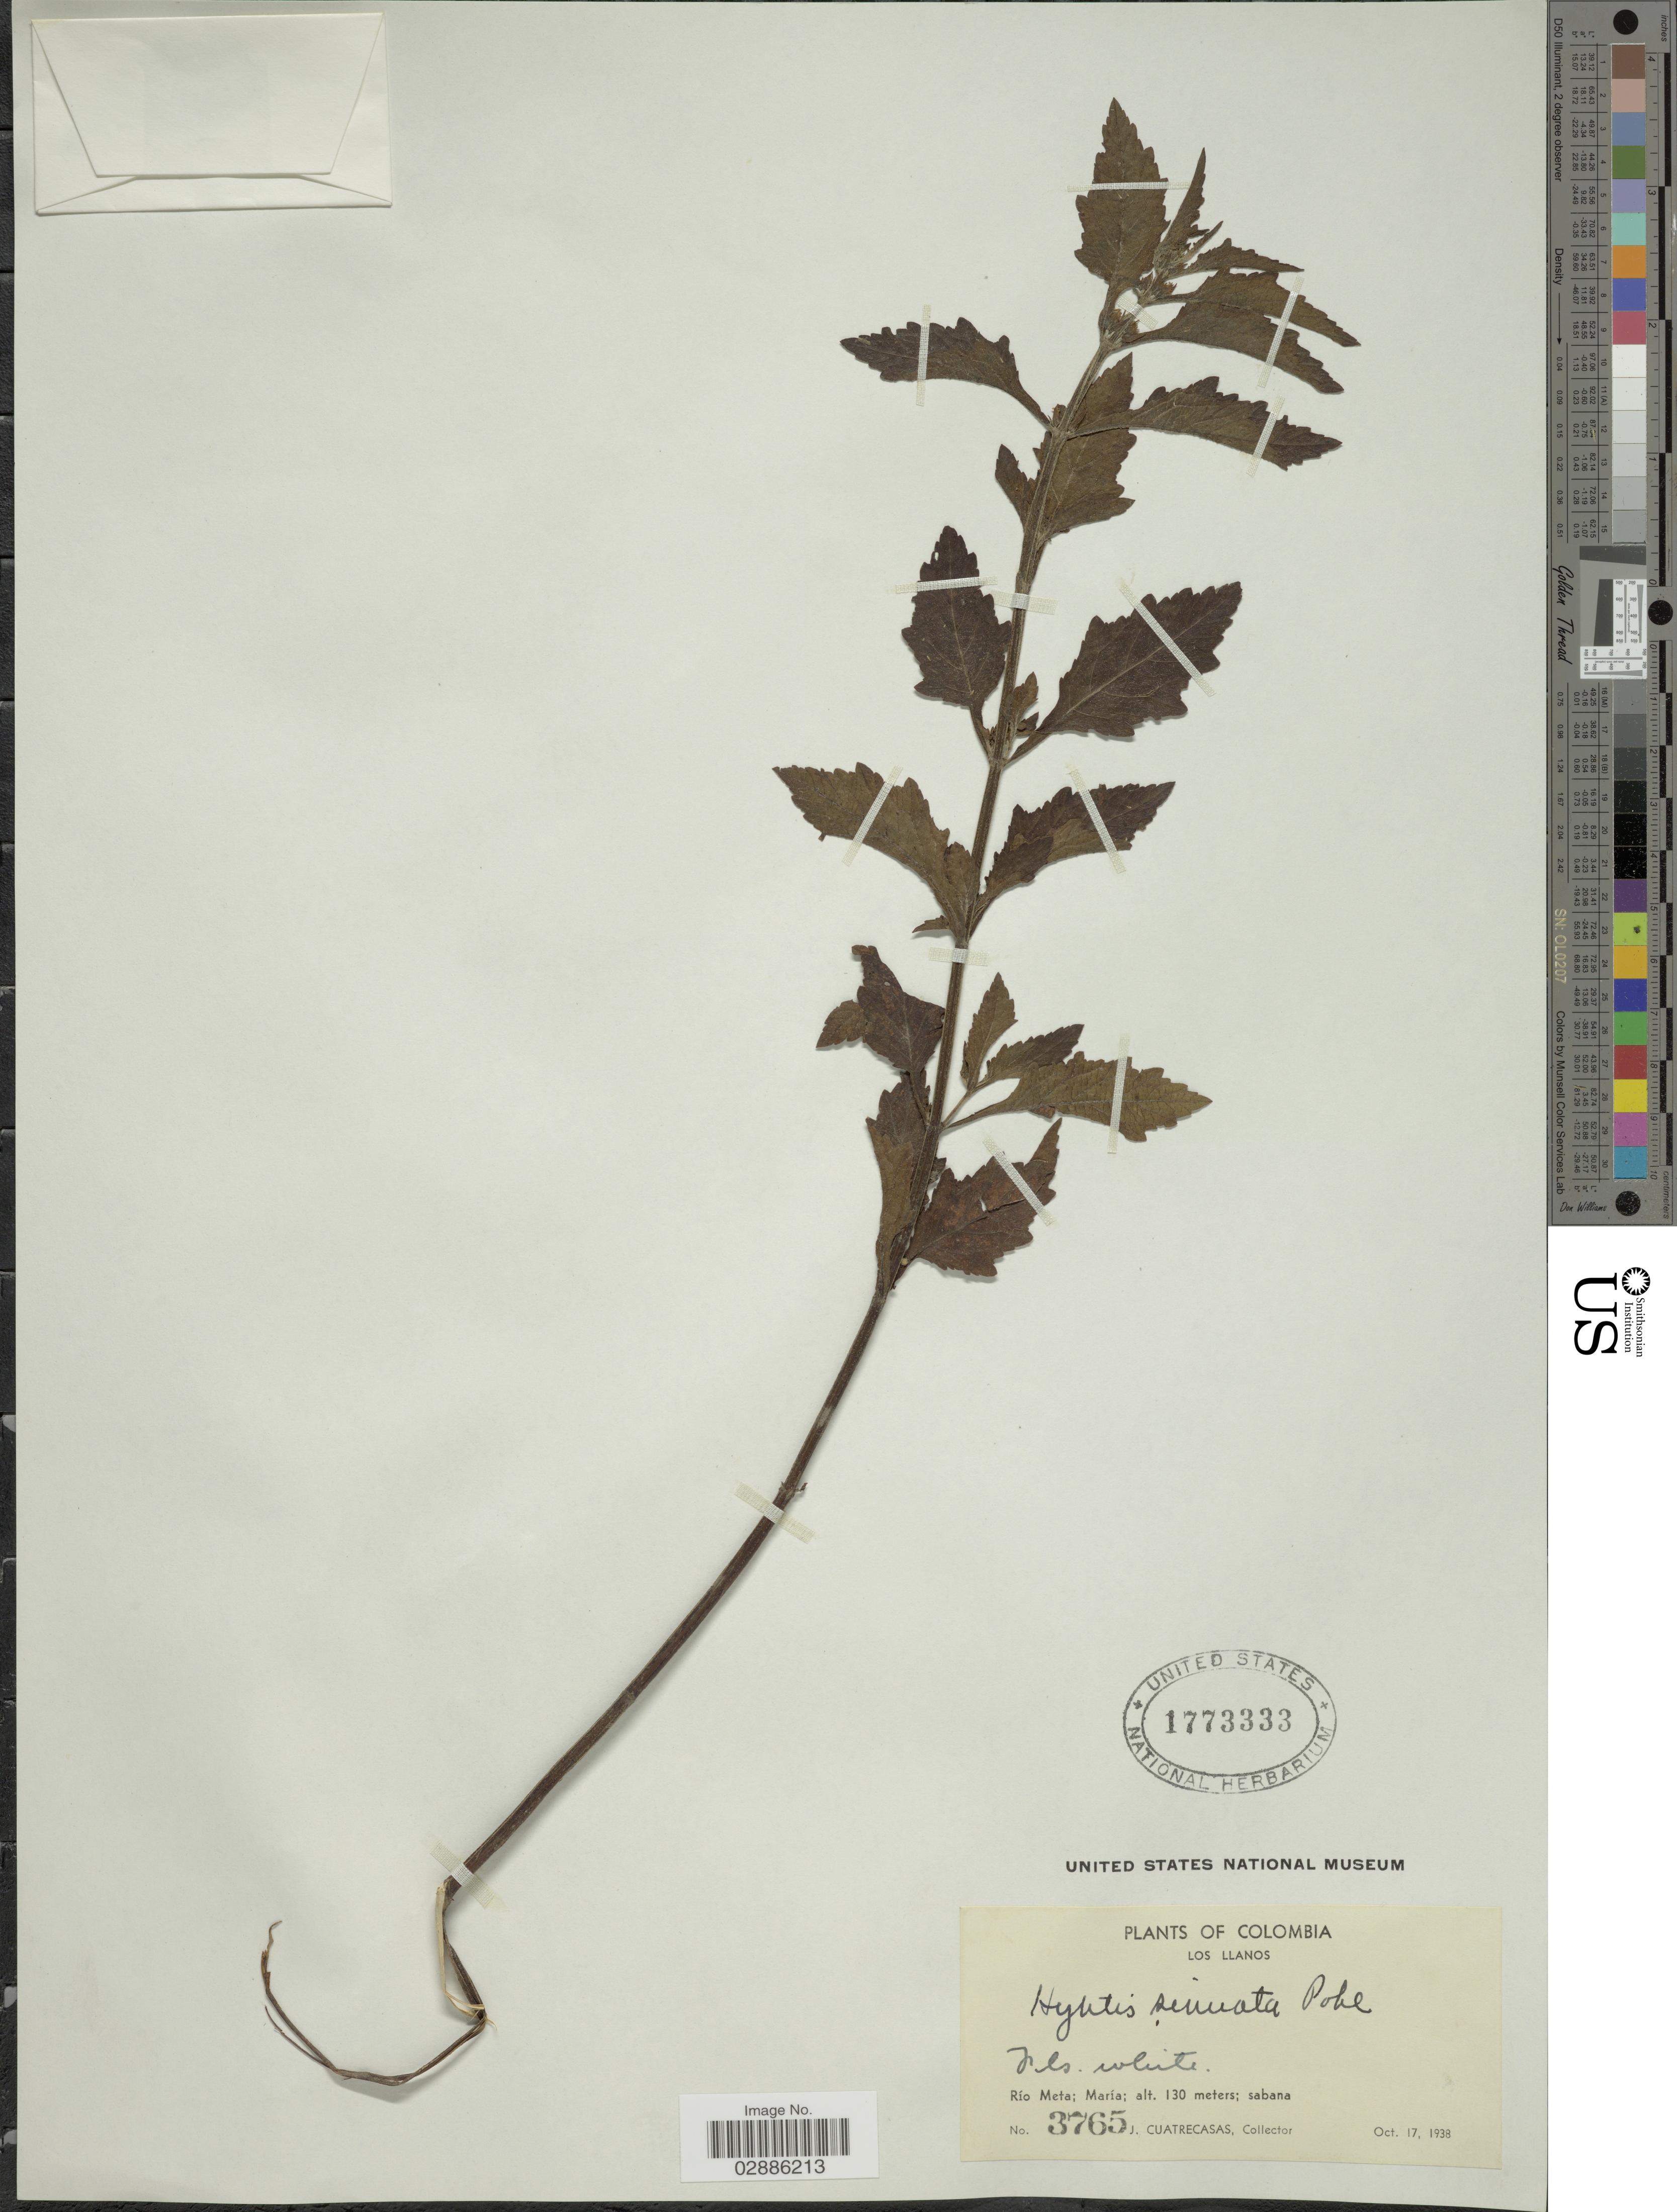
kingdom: Plantae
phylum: Tracheophyta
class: Magnoliopsida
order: Lamiales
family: Lamiaceae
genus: Hyptis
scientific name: Hyptis sinuata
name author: Pohl ex Benth.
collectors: J. Cuatrecasas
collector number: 3765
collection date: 1938-10-17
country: Colombia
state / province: Meta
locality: Los Llanos, Rio Meta; María.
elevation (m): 130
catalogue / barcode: US 1773333